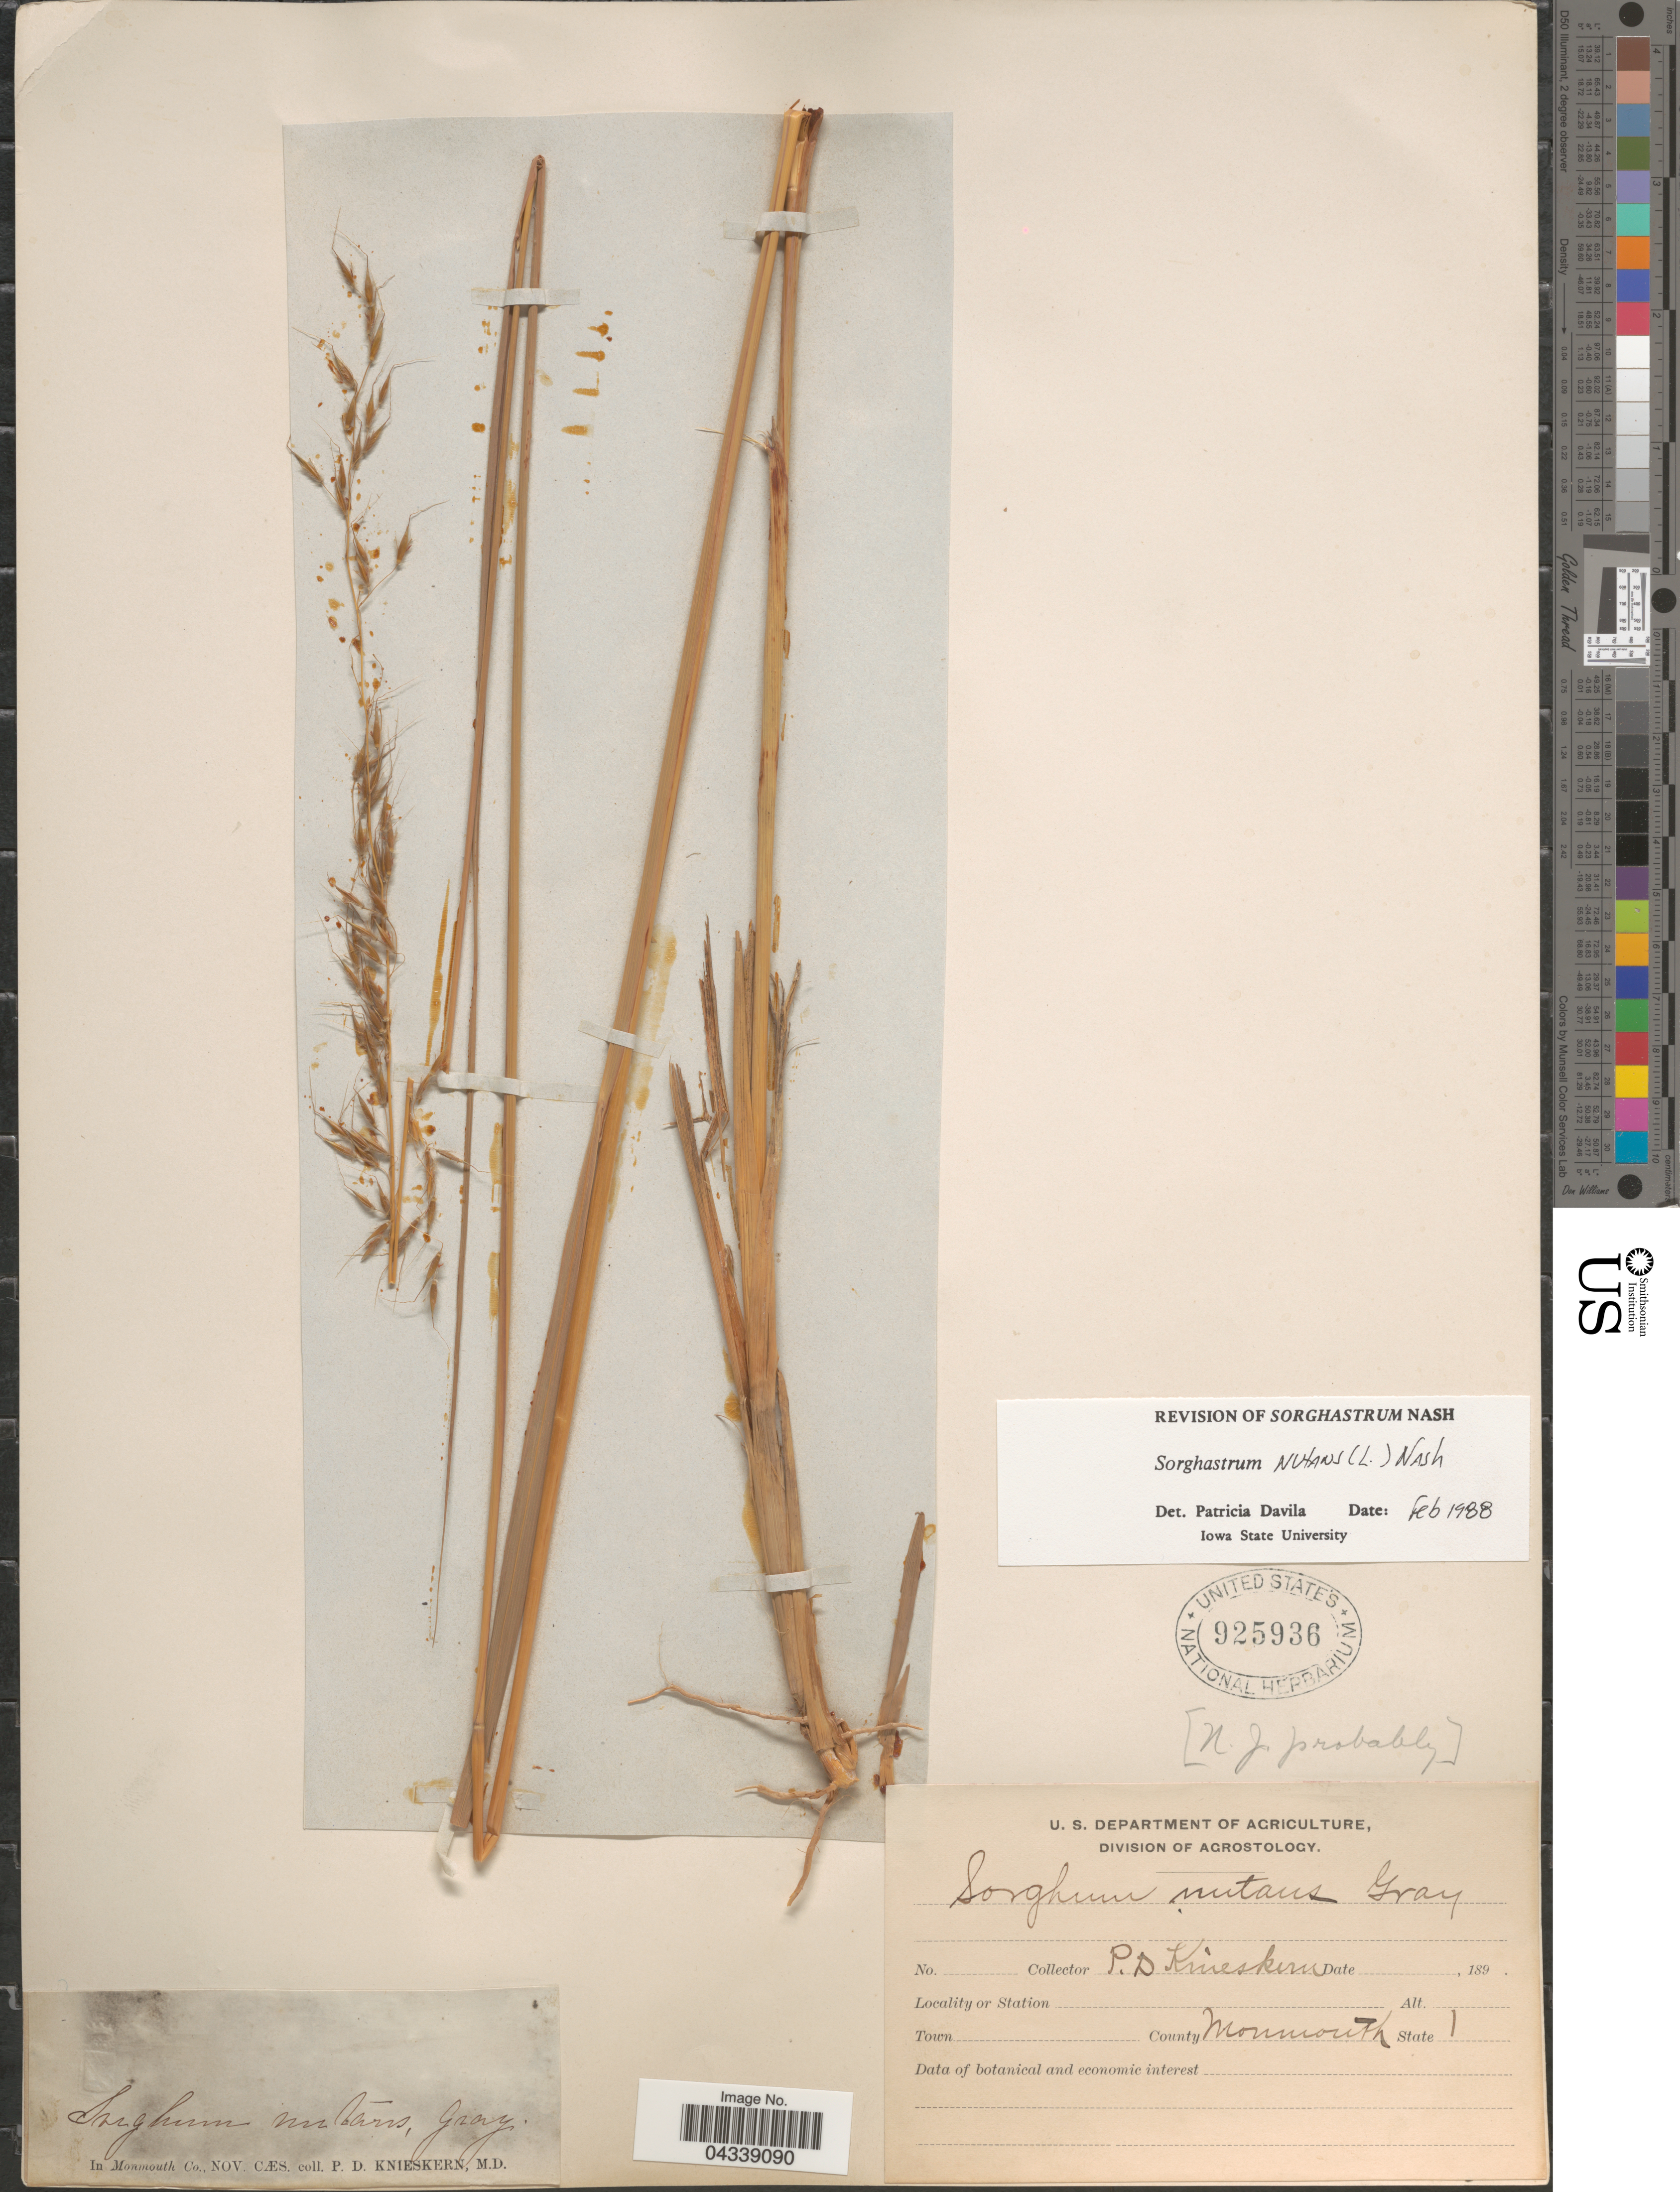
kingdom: Plantae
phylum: Tracheophyta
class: Liliopsida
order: Poales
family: Poaceae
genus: Sorghastrum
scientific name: Sorghastrum nutans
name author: (L.) Nash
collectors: P. D. Knieskern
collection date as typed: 189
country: United States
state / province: New Jersey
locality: County Monmouth. In Monmouth Co., Nov. Cæs.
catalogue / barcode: US 925936